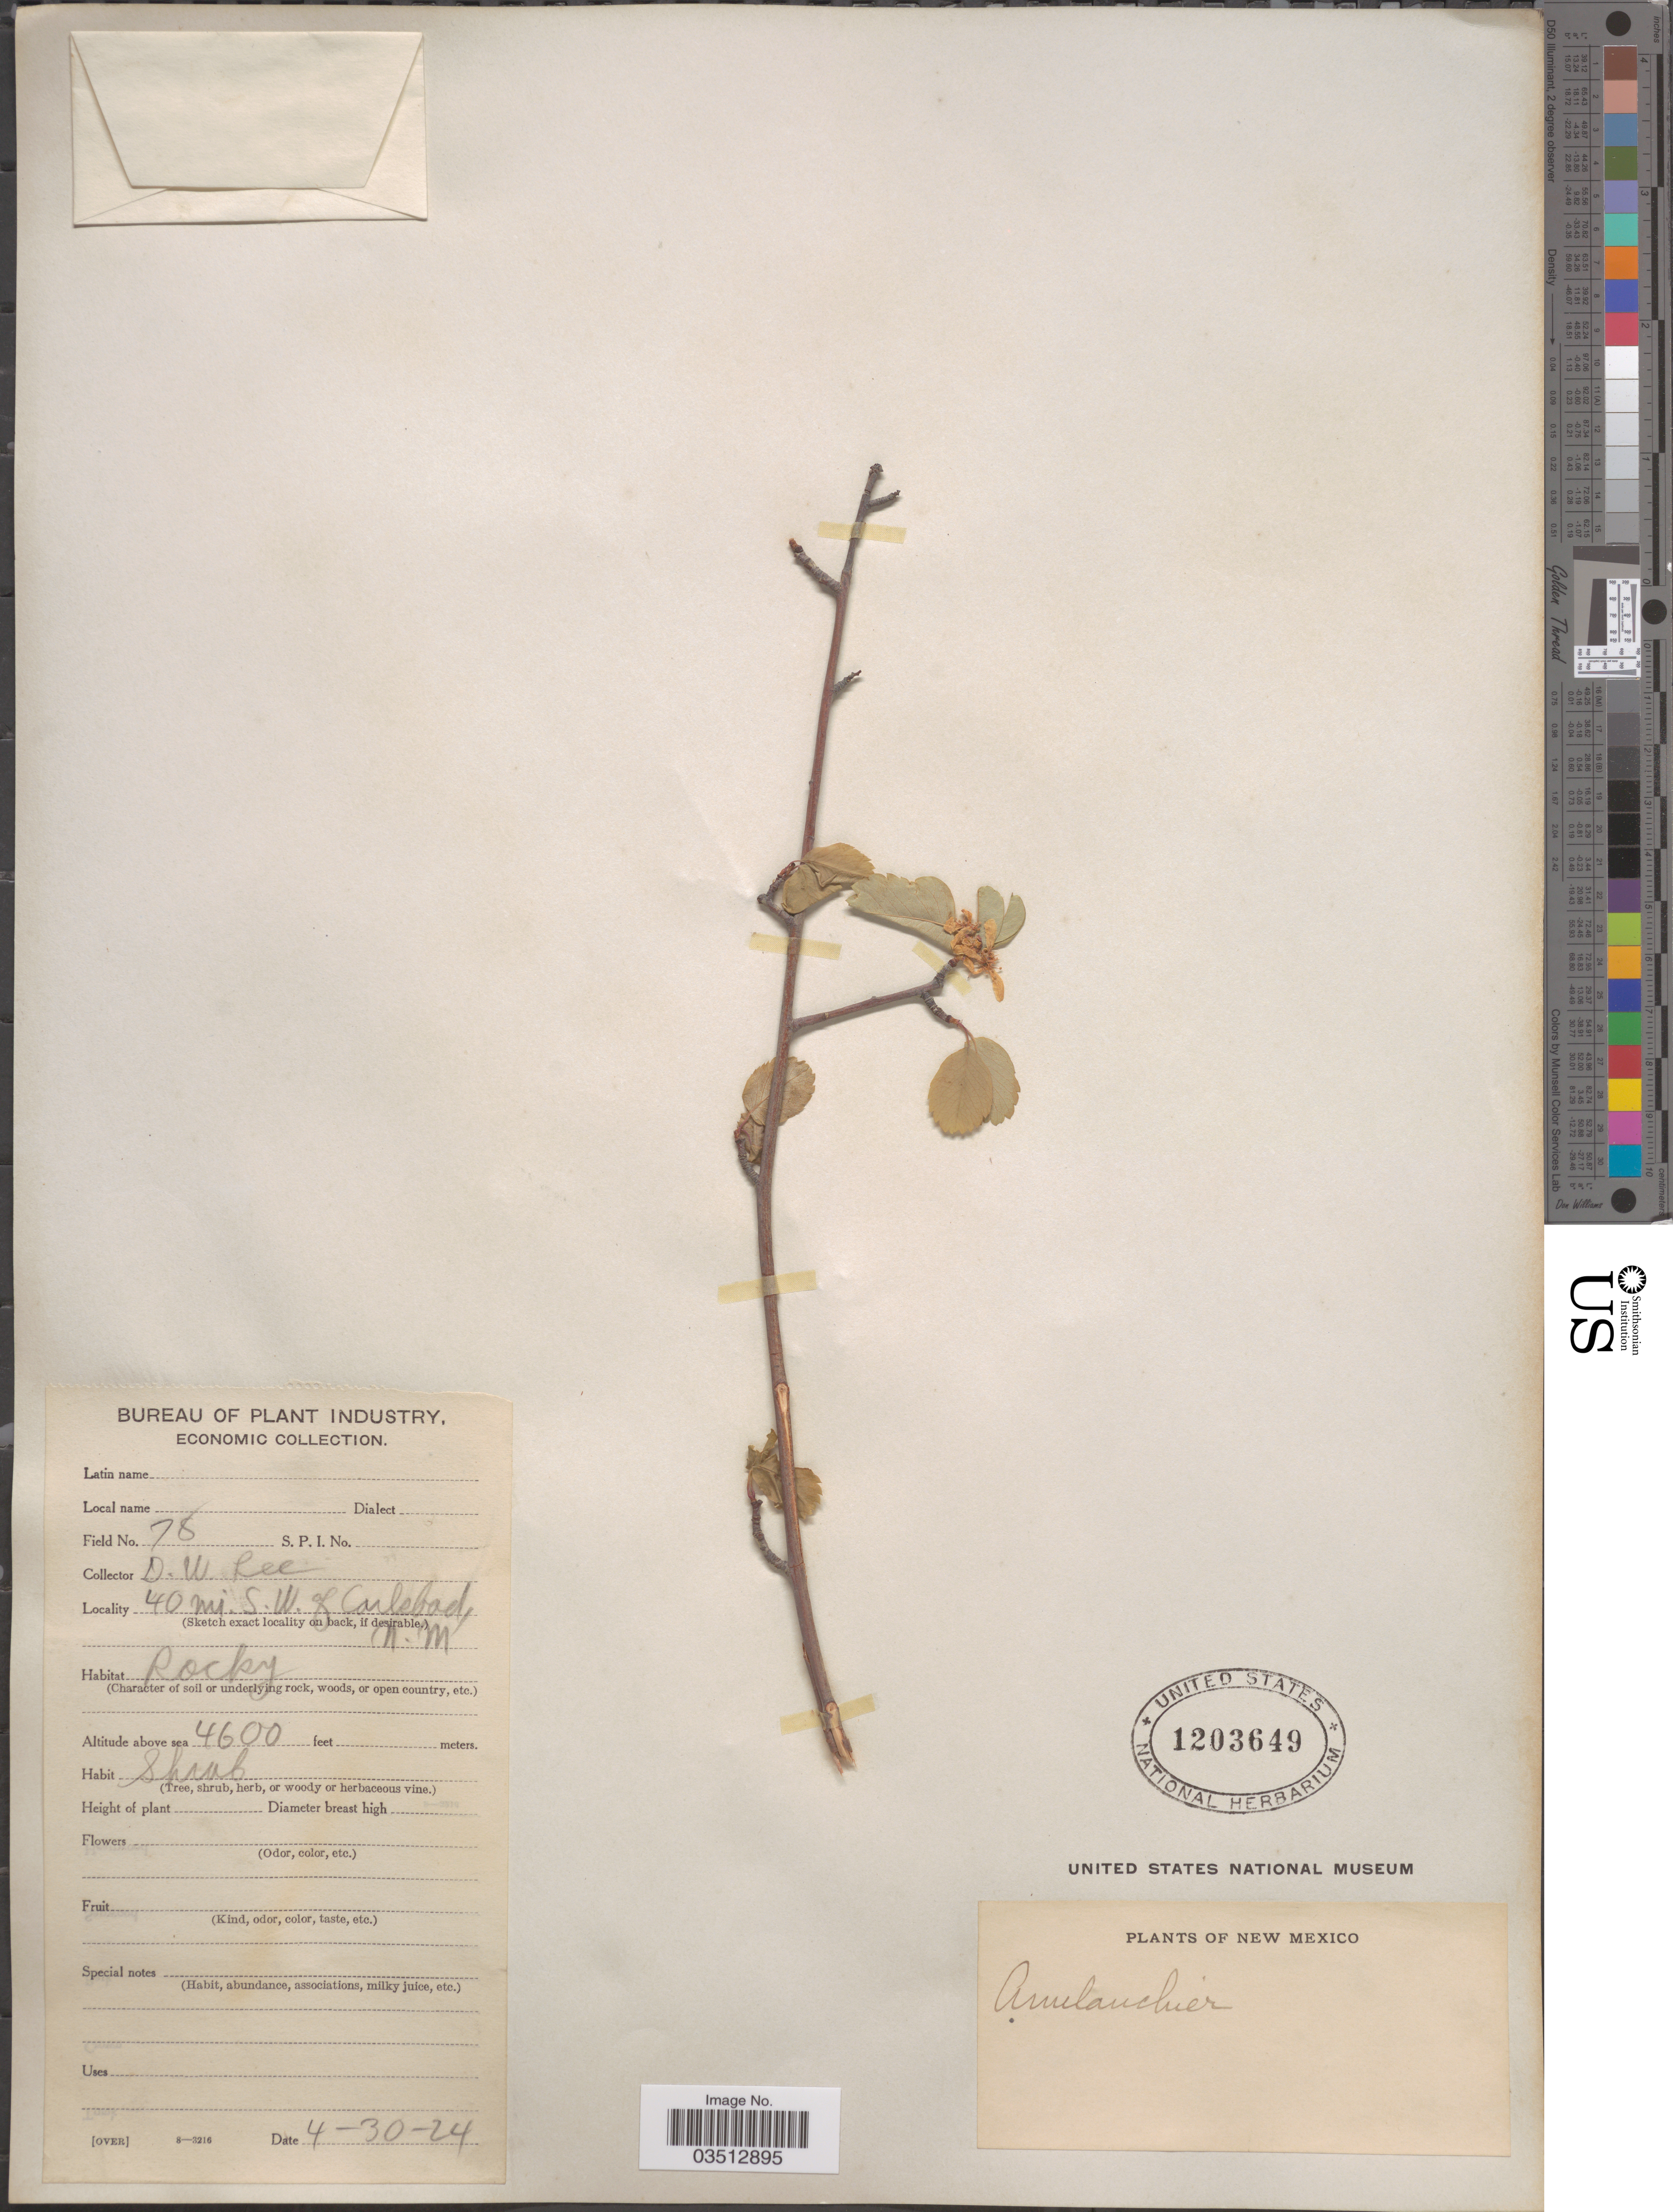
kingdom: Plantae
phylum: Tracheophyta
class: Magnoliopsida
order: Rosales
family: Rosaceae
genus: Amelanchier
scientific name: Amelanchier sp.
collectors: D. Lee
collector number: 78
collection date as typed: Transcribed d/m/y: 30/4/24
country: United States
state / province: New Mexico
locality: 40 mi. S. W. of Carlsbad.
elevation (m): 1402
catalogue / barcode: US 1203649